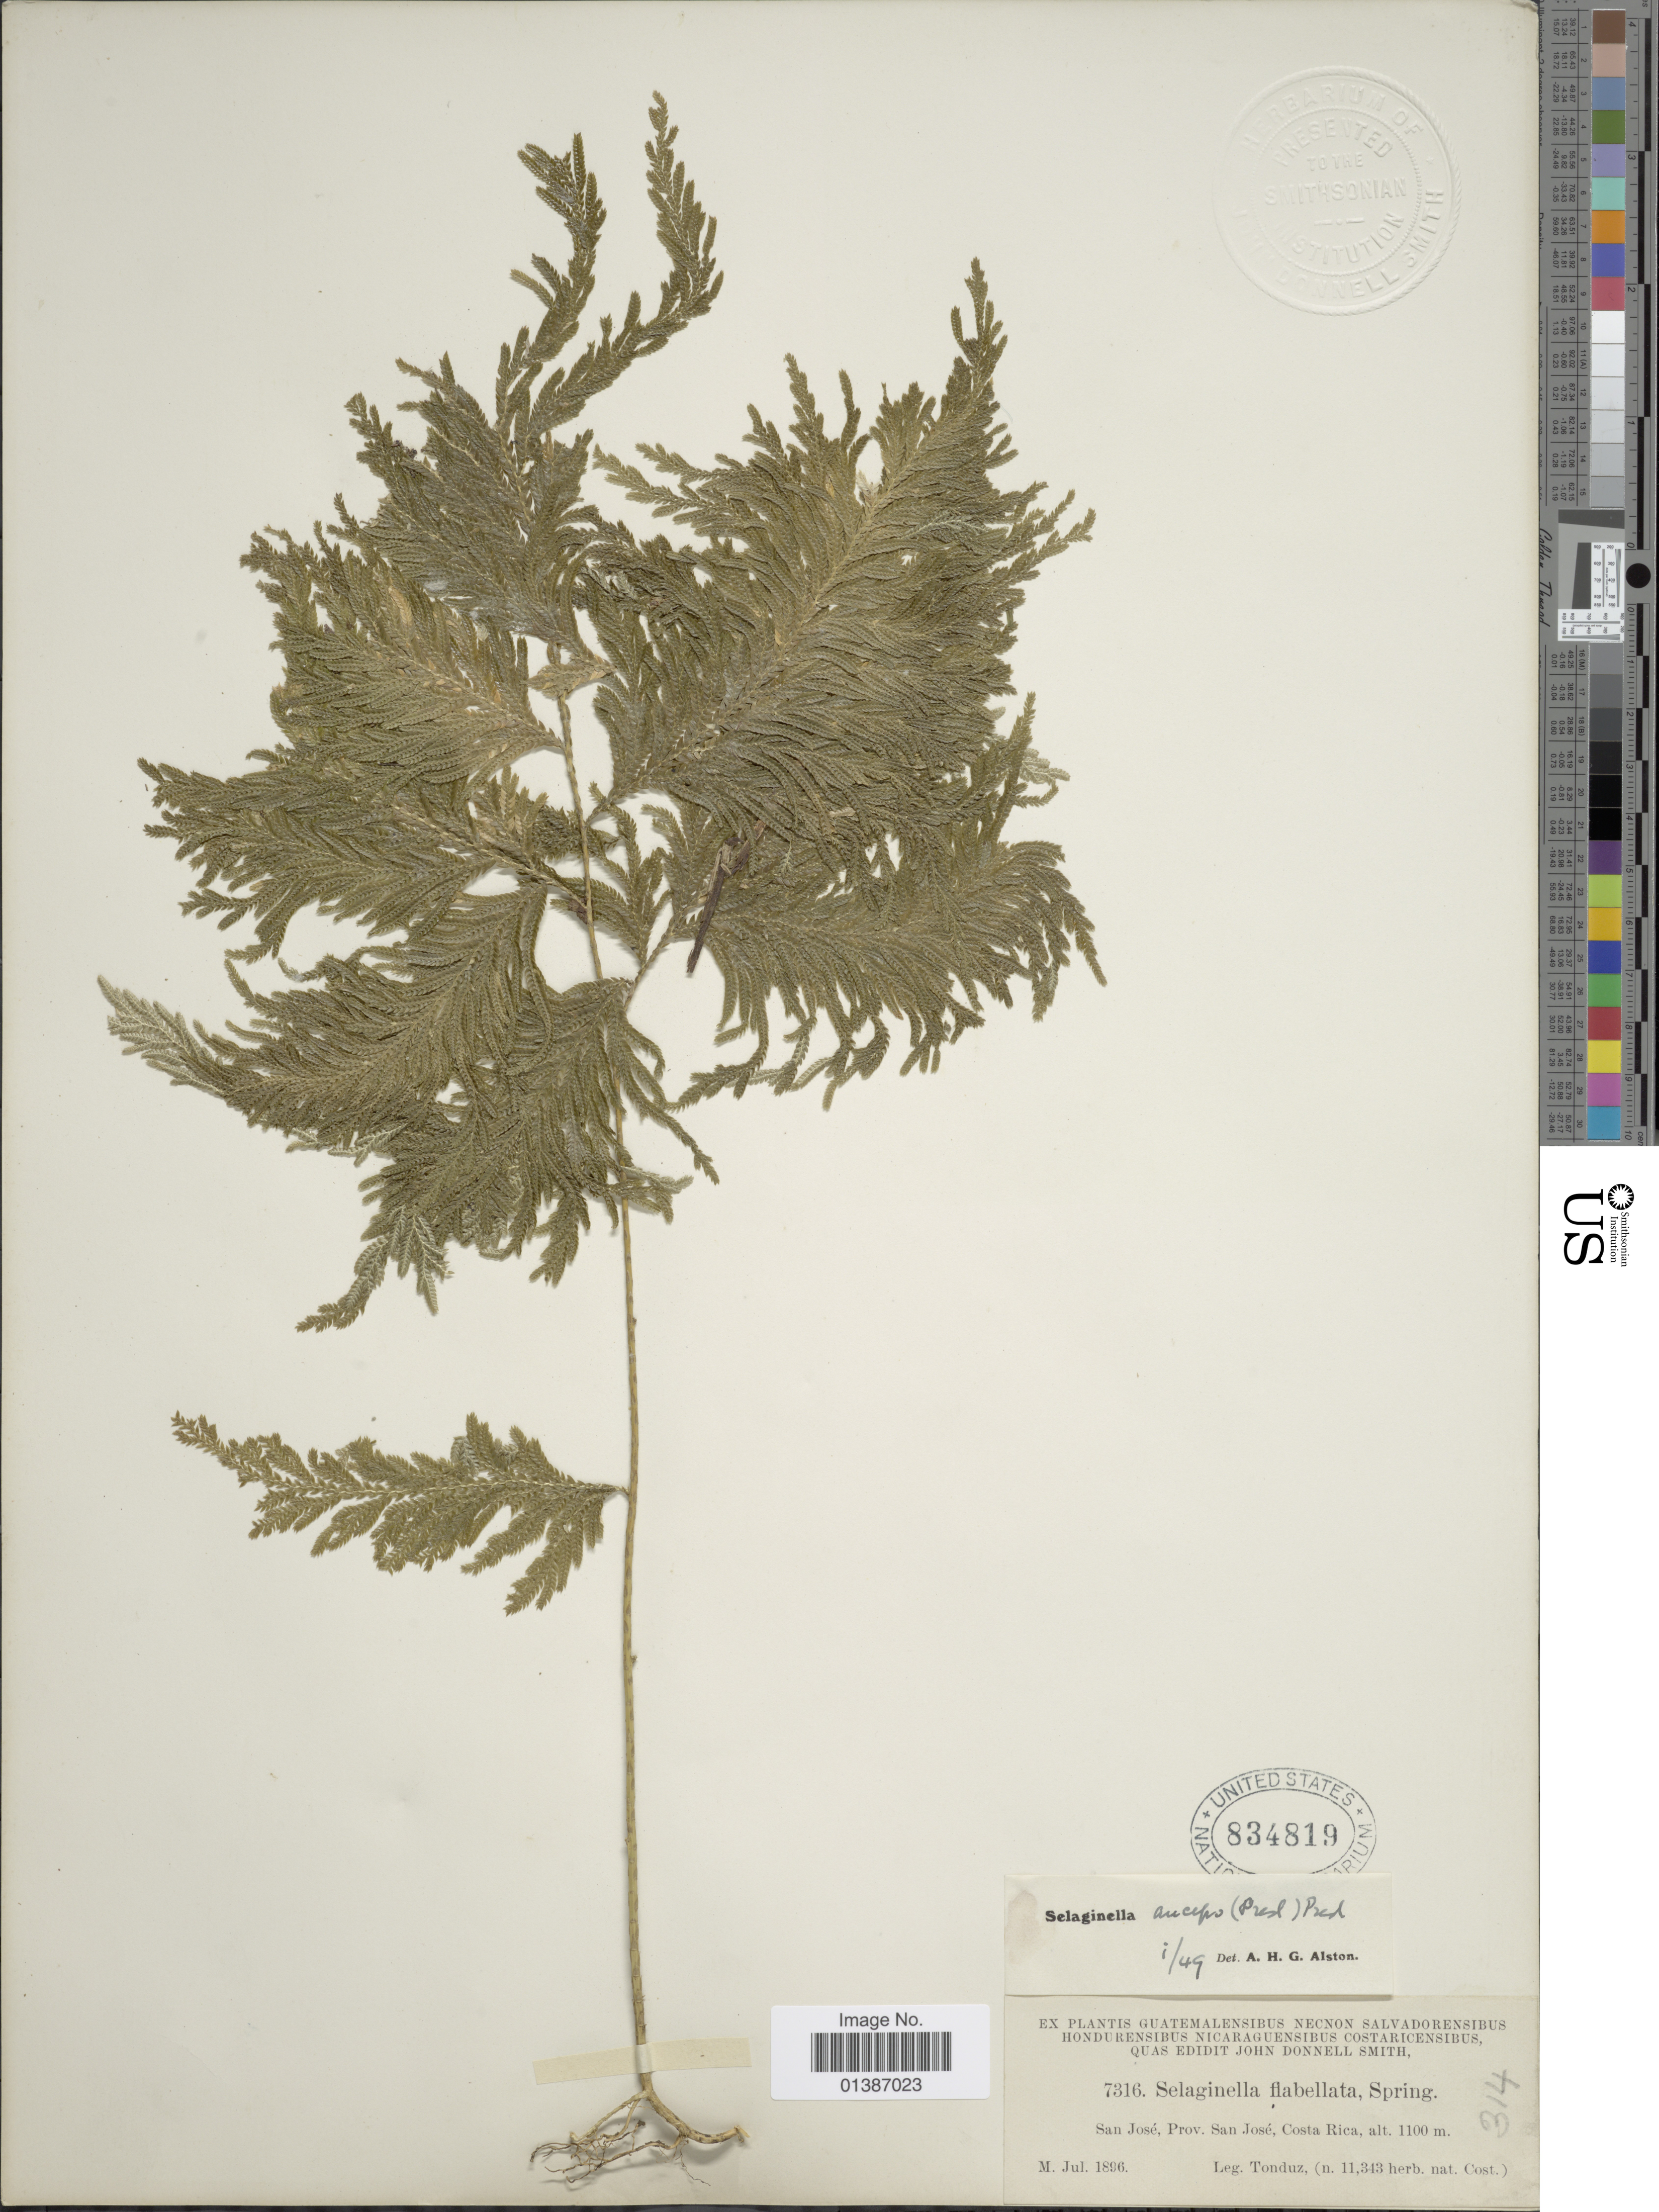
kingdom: Plantae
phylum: Tracheophyta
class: Lycopodiopsida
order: Selaginellales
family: Selaginellaceae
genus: Selaginella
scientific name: Selaginella anceps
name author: (C. Presl)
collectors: A. Tonduz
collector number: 7316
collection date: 1896-07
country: Costa Rica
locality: San José, Prov. San José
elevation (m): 1100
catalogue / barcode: US 834819